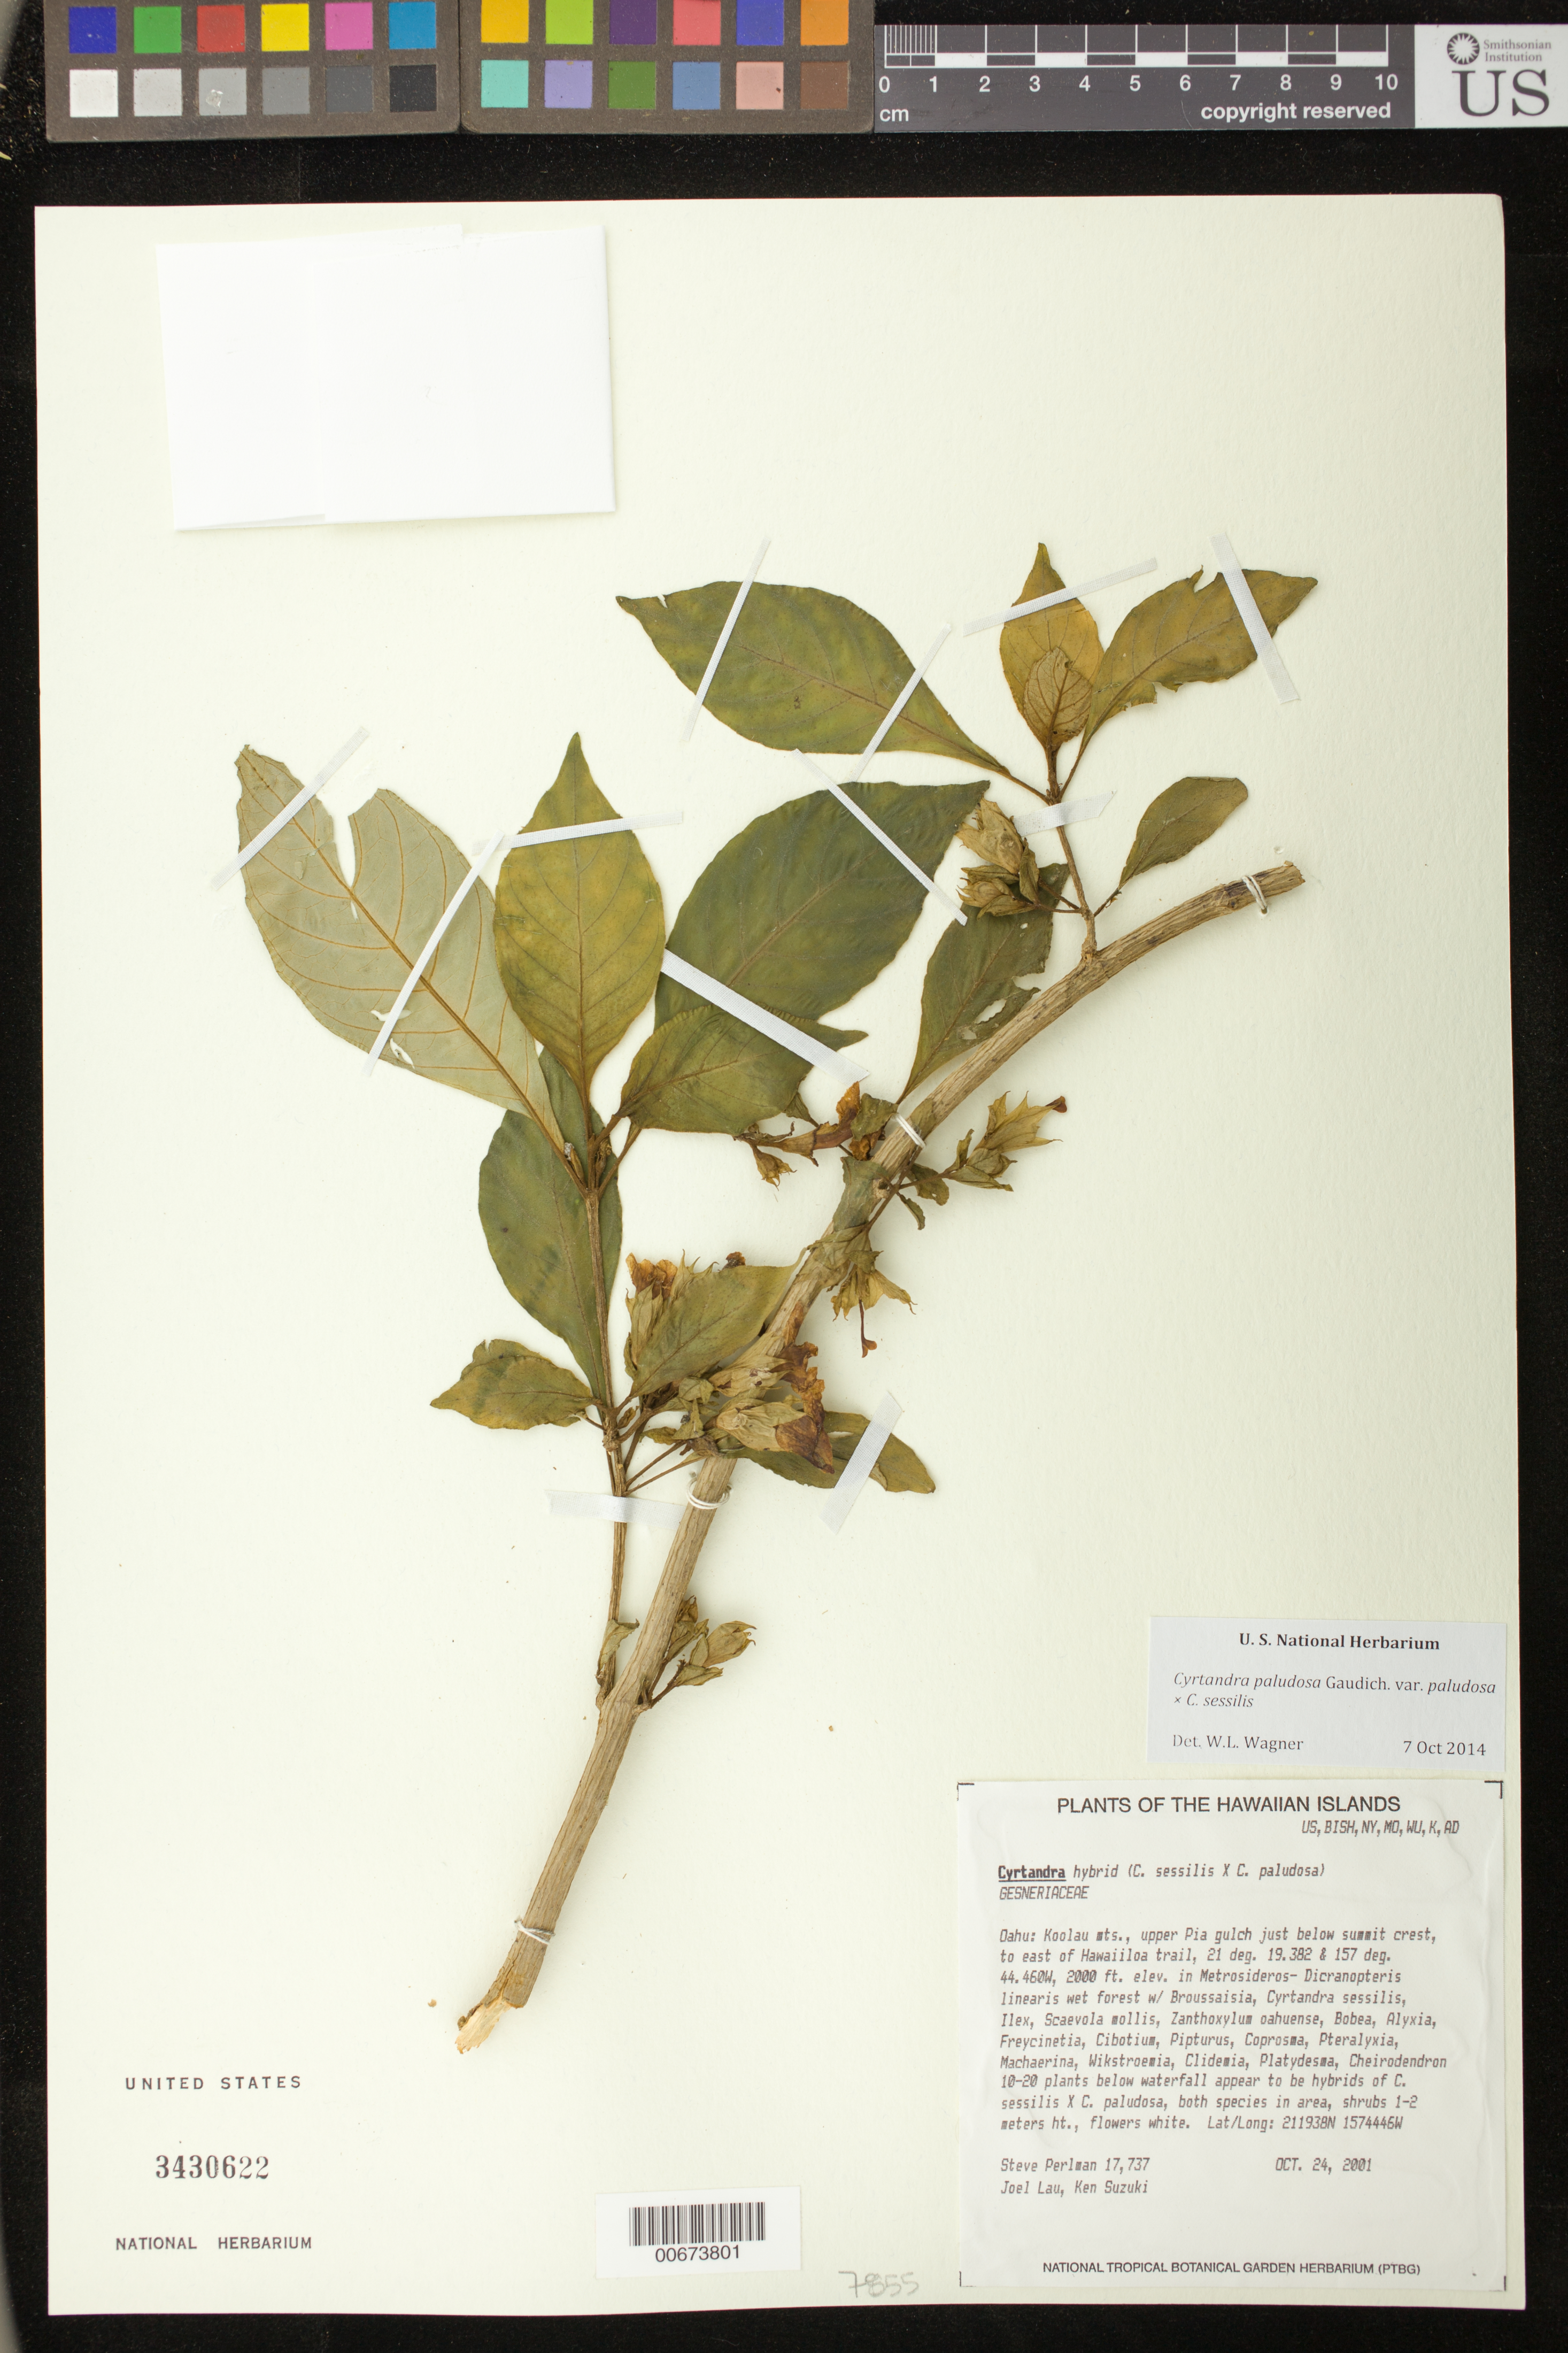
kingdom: Plantae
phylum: Tracheophyta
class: Magnoliopsida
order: Lamiales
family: Gesneriaceae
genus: Cyrtandra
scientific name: Cyrtandra paludosa var. paludosa x C. sessilis H. St. John & Storey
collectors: S. P. Perlman, J. Lau & K. Suzuki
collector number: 17737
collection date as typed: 24 Oct 2001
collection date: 2001-10-24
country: United States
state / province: Hawaii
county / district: Honolulu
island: Oahu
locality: Koolau mts., upper Pia gulch just below summit crest, to east of Hawaiiloa trail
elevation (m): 610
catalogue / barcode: US 3430622